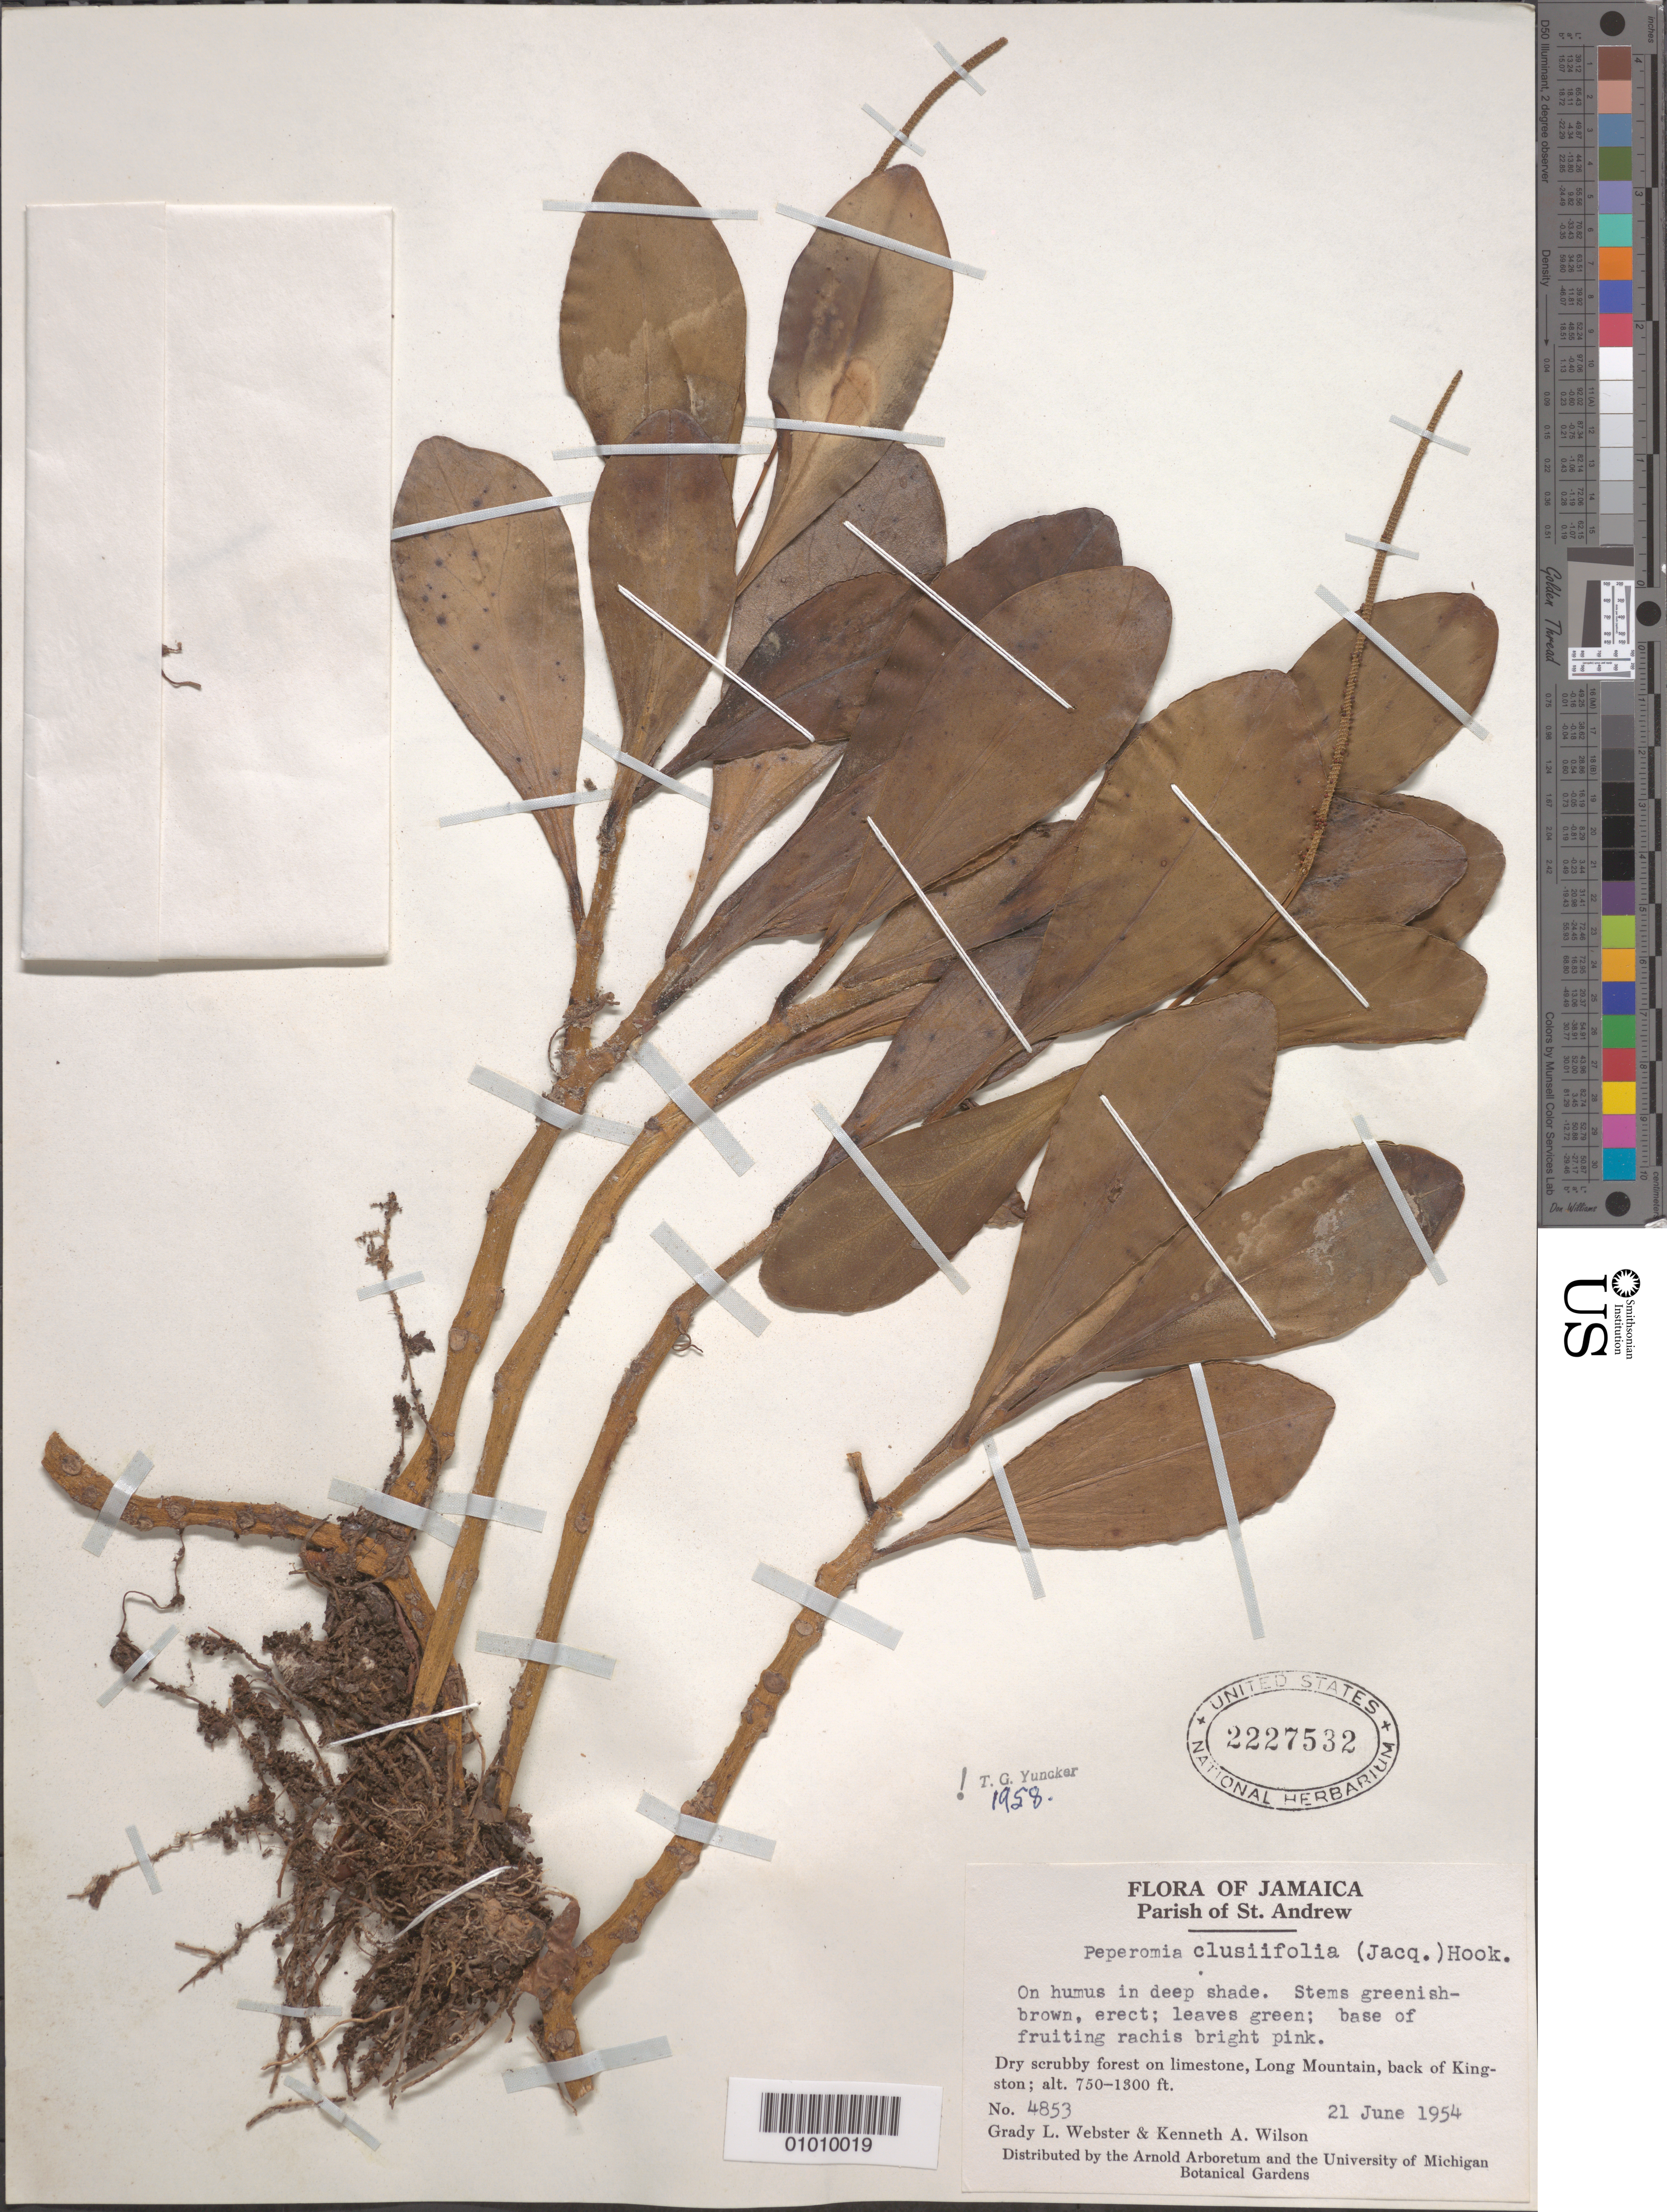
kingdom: Plantae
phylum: Tracheophyta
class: Magnoliopsida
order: Piperales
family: Piperaceae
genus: Peperomia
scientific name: Peperomia clusiifolia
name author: (Jacq.) Hook.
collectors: G. L. Webster & K. A. Wilson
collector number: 4853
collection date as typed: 21 Jun 1954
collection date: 1954-06-21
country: Jamaica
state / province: Saint Andrew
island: Jamaica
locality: Dry scrubby forest on limestone, Long Mountain, back of Kingston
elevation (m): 229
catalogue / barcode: US 2227532